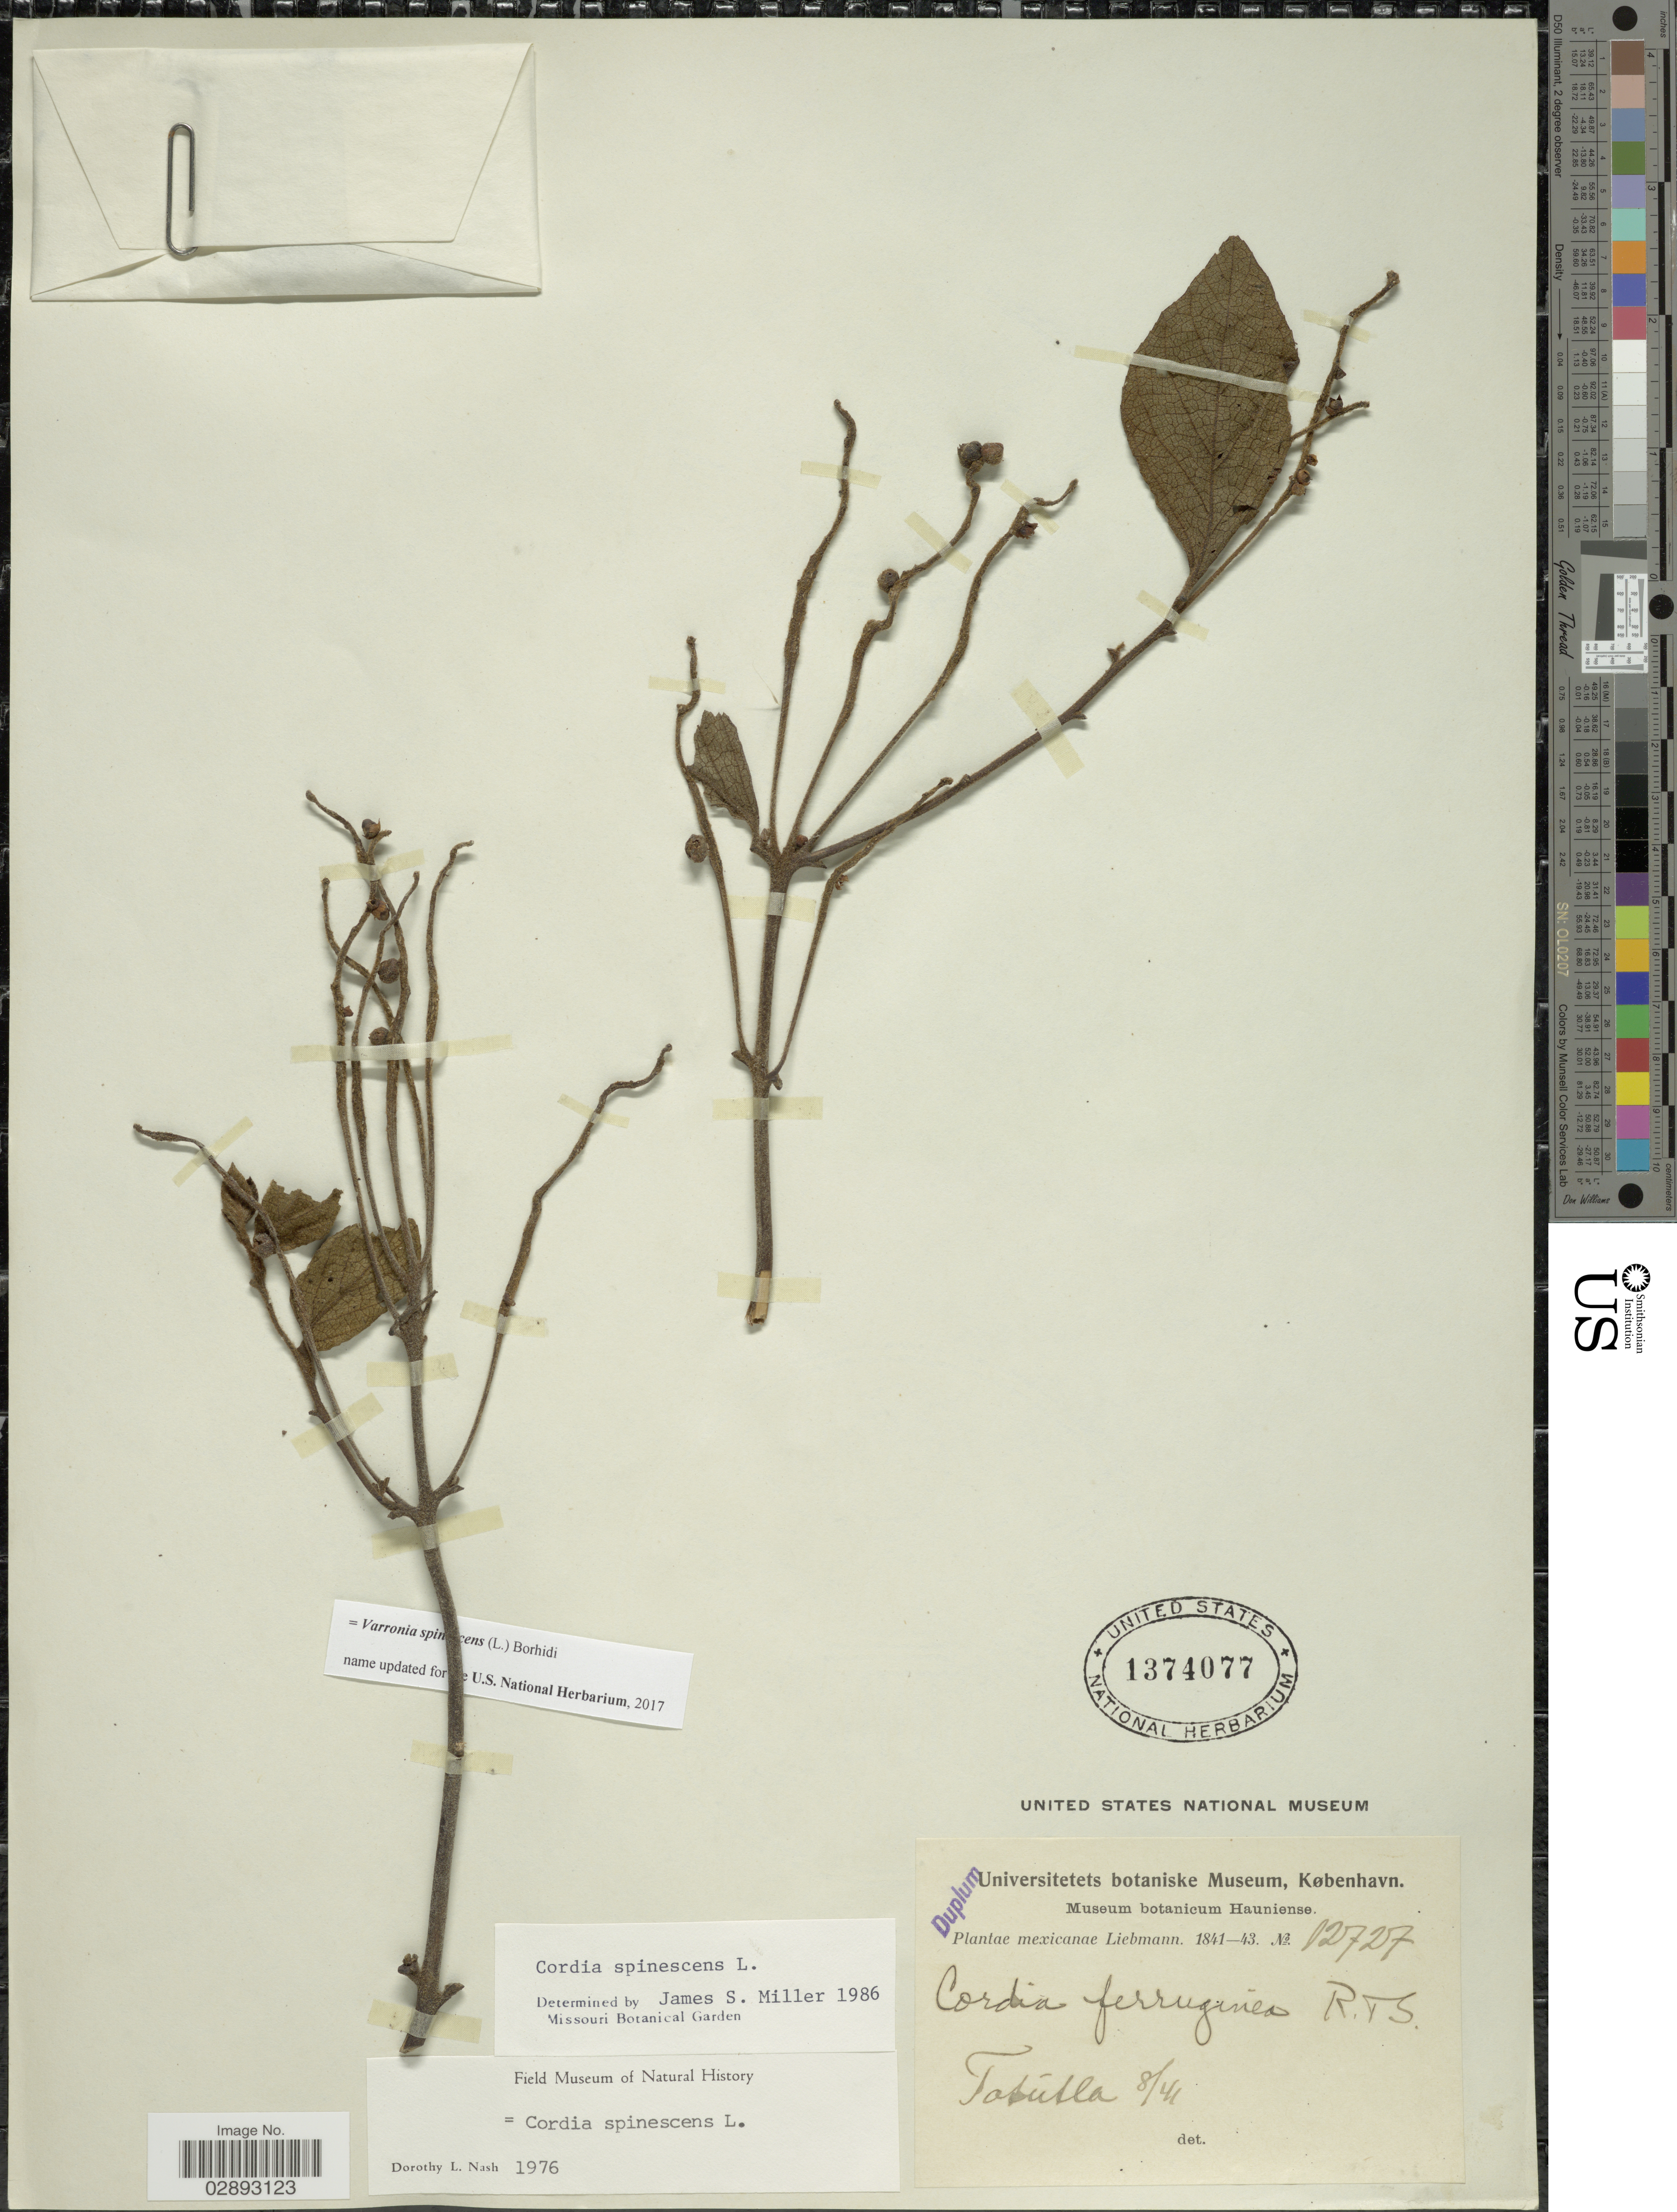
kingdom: Plantae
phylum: Tracheophyta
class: Magnoliopsida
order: Boraginales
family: Cordiaceae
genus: Varronia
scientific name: Varronia spinescens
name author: (L.) Borhidi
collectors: Liebmann, --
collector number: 12727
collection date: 1841-08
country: Mexico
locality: Totútla.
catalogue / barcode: US 1374077